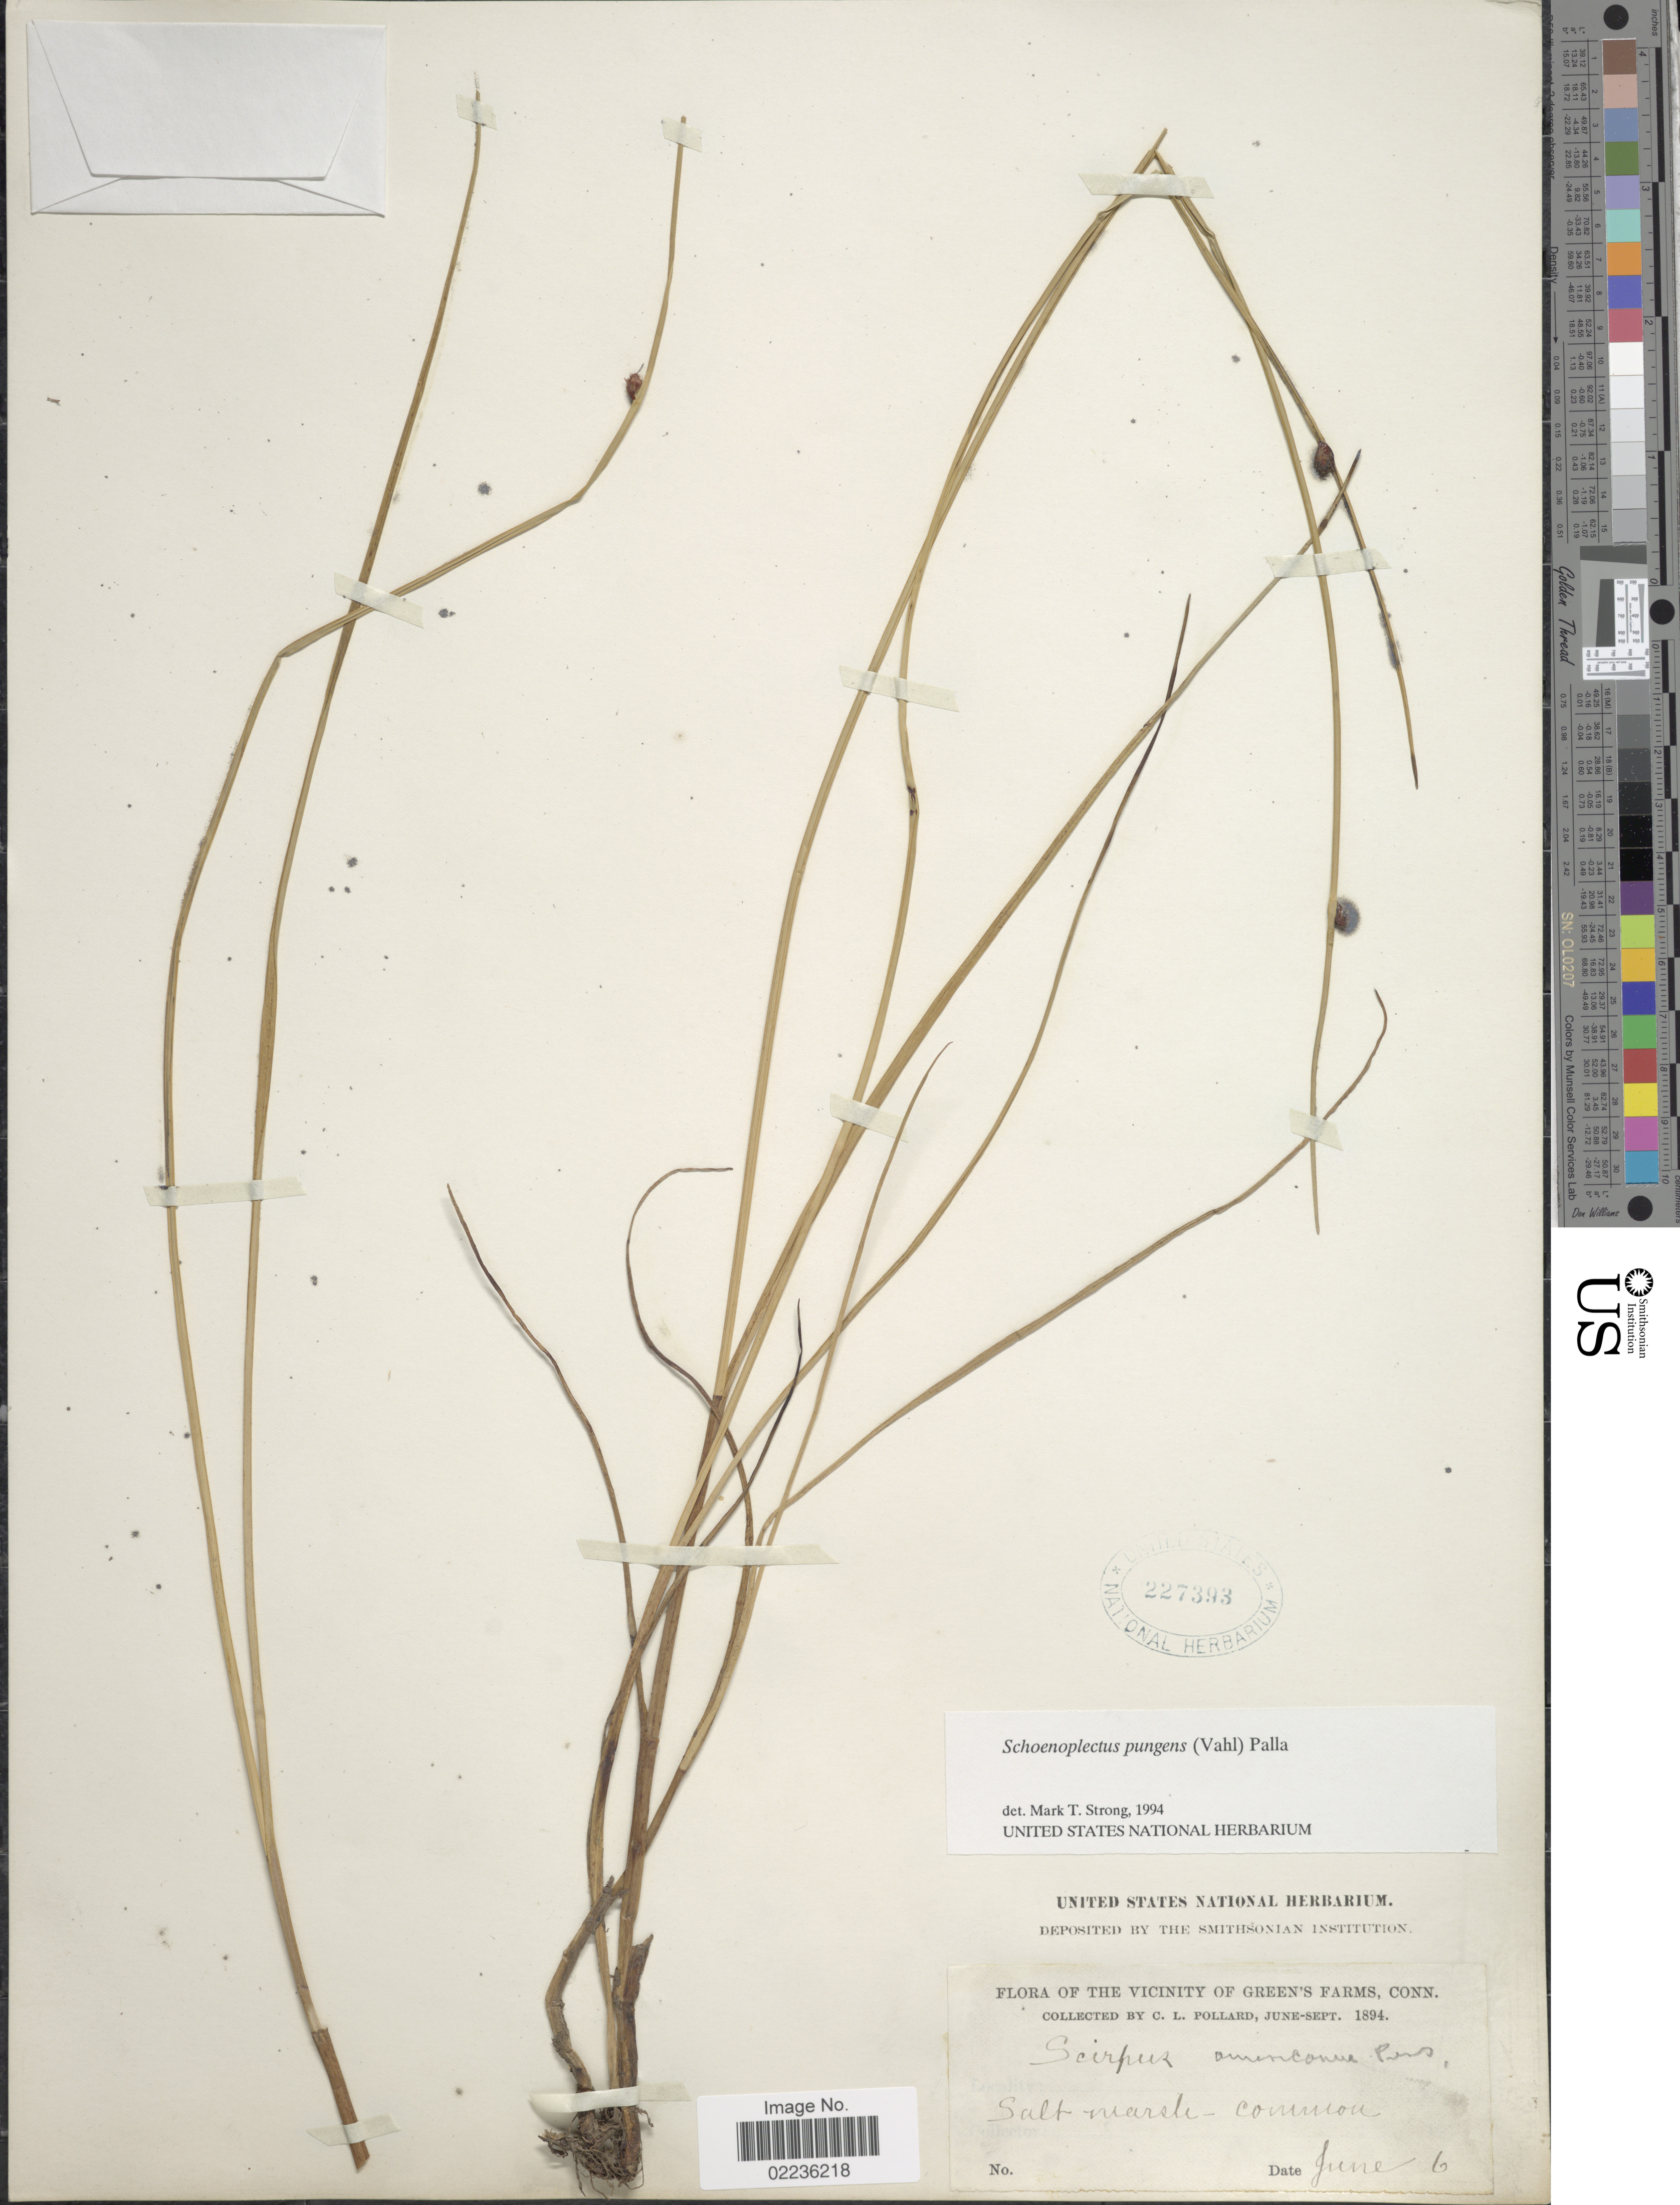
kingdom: Plantae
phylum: Tracheophyta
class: Liliopsida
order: Poales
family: Cyperaceae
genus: Schoenoplectus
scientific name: Schoenoplectus pungens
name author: (Vahl) Palla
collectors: C. L. Pollard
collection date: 1894-06-06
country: United States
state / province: Connecticut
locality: Vicinity of Green's Farms, Conn. Salt marsh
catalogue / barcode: US 227393